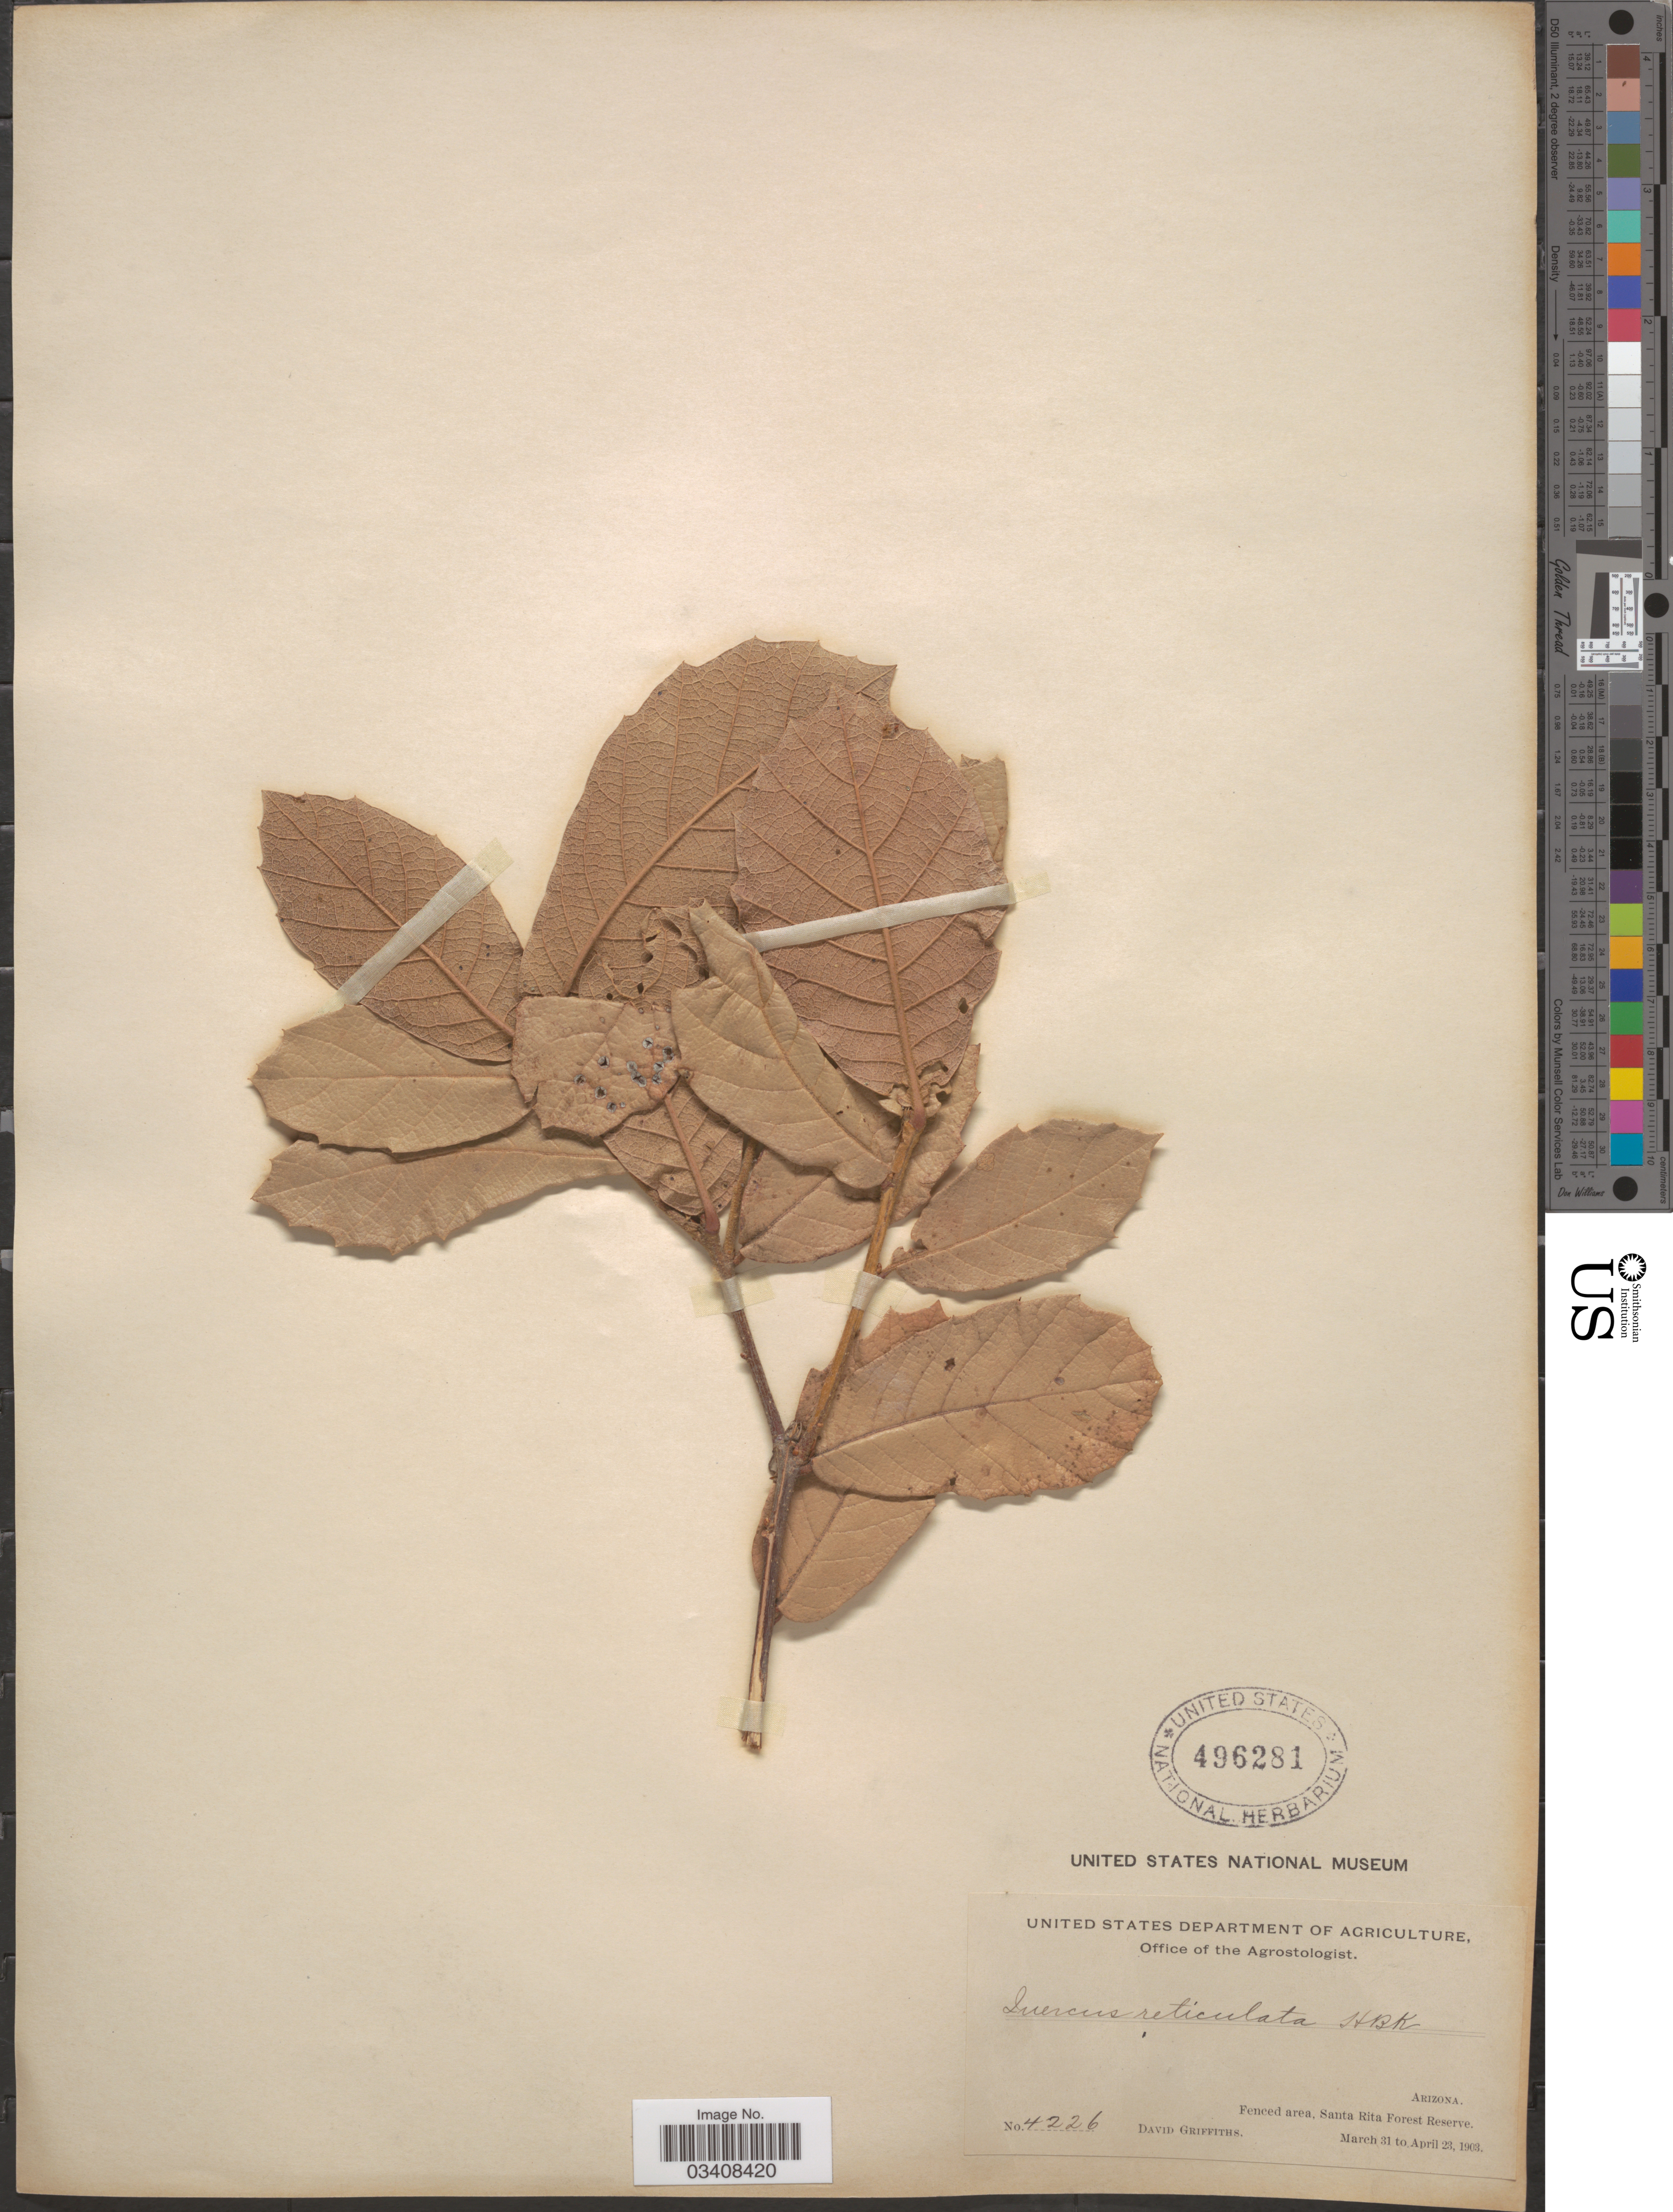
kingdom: Plantae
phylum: Tracheophyta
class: Magnoliopsida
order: Fagales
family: Fagaceae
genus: Quercus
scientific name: Quercus rugosa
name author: Née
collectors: D. Griffiths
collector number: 4226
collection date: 1903-03-31/1903-04-23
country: United States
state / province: Arizona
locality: Fenced area, Santa Rita Forest Reserve.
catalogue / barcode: US 496281